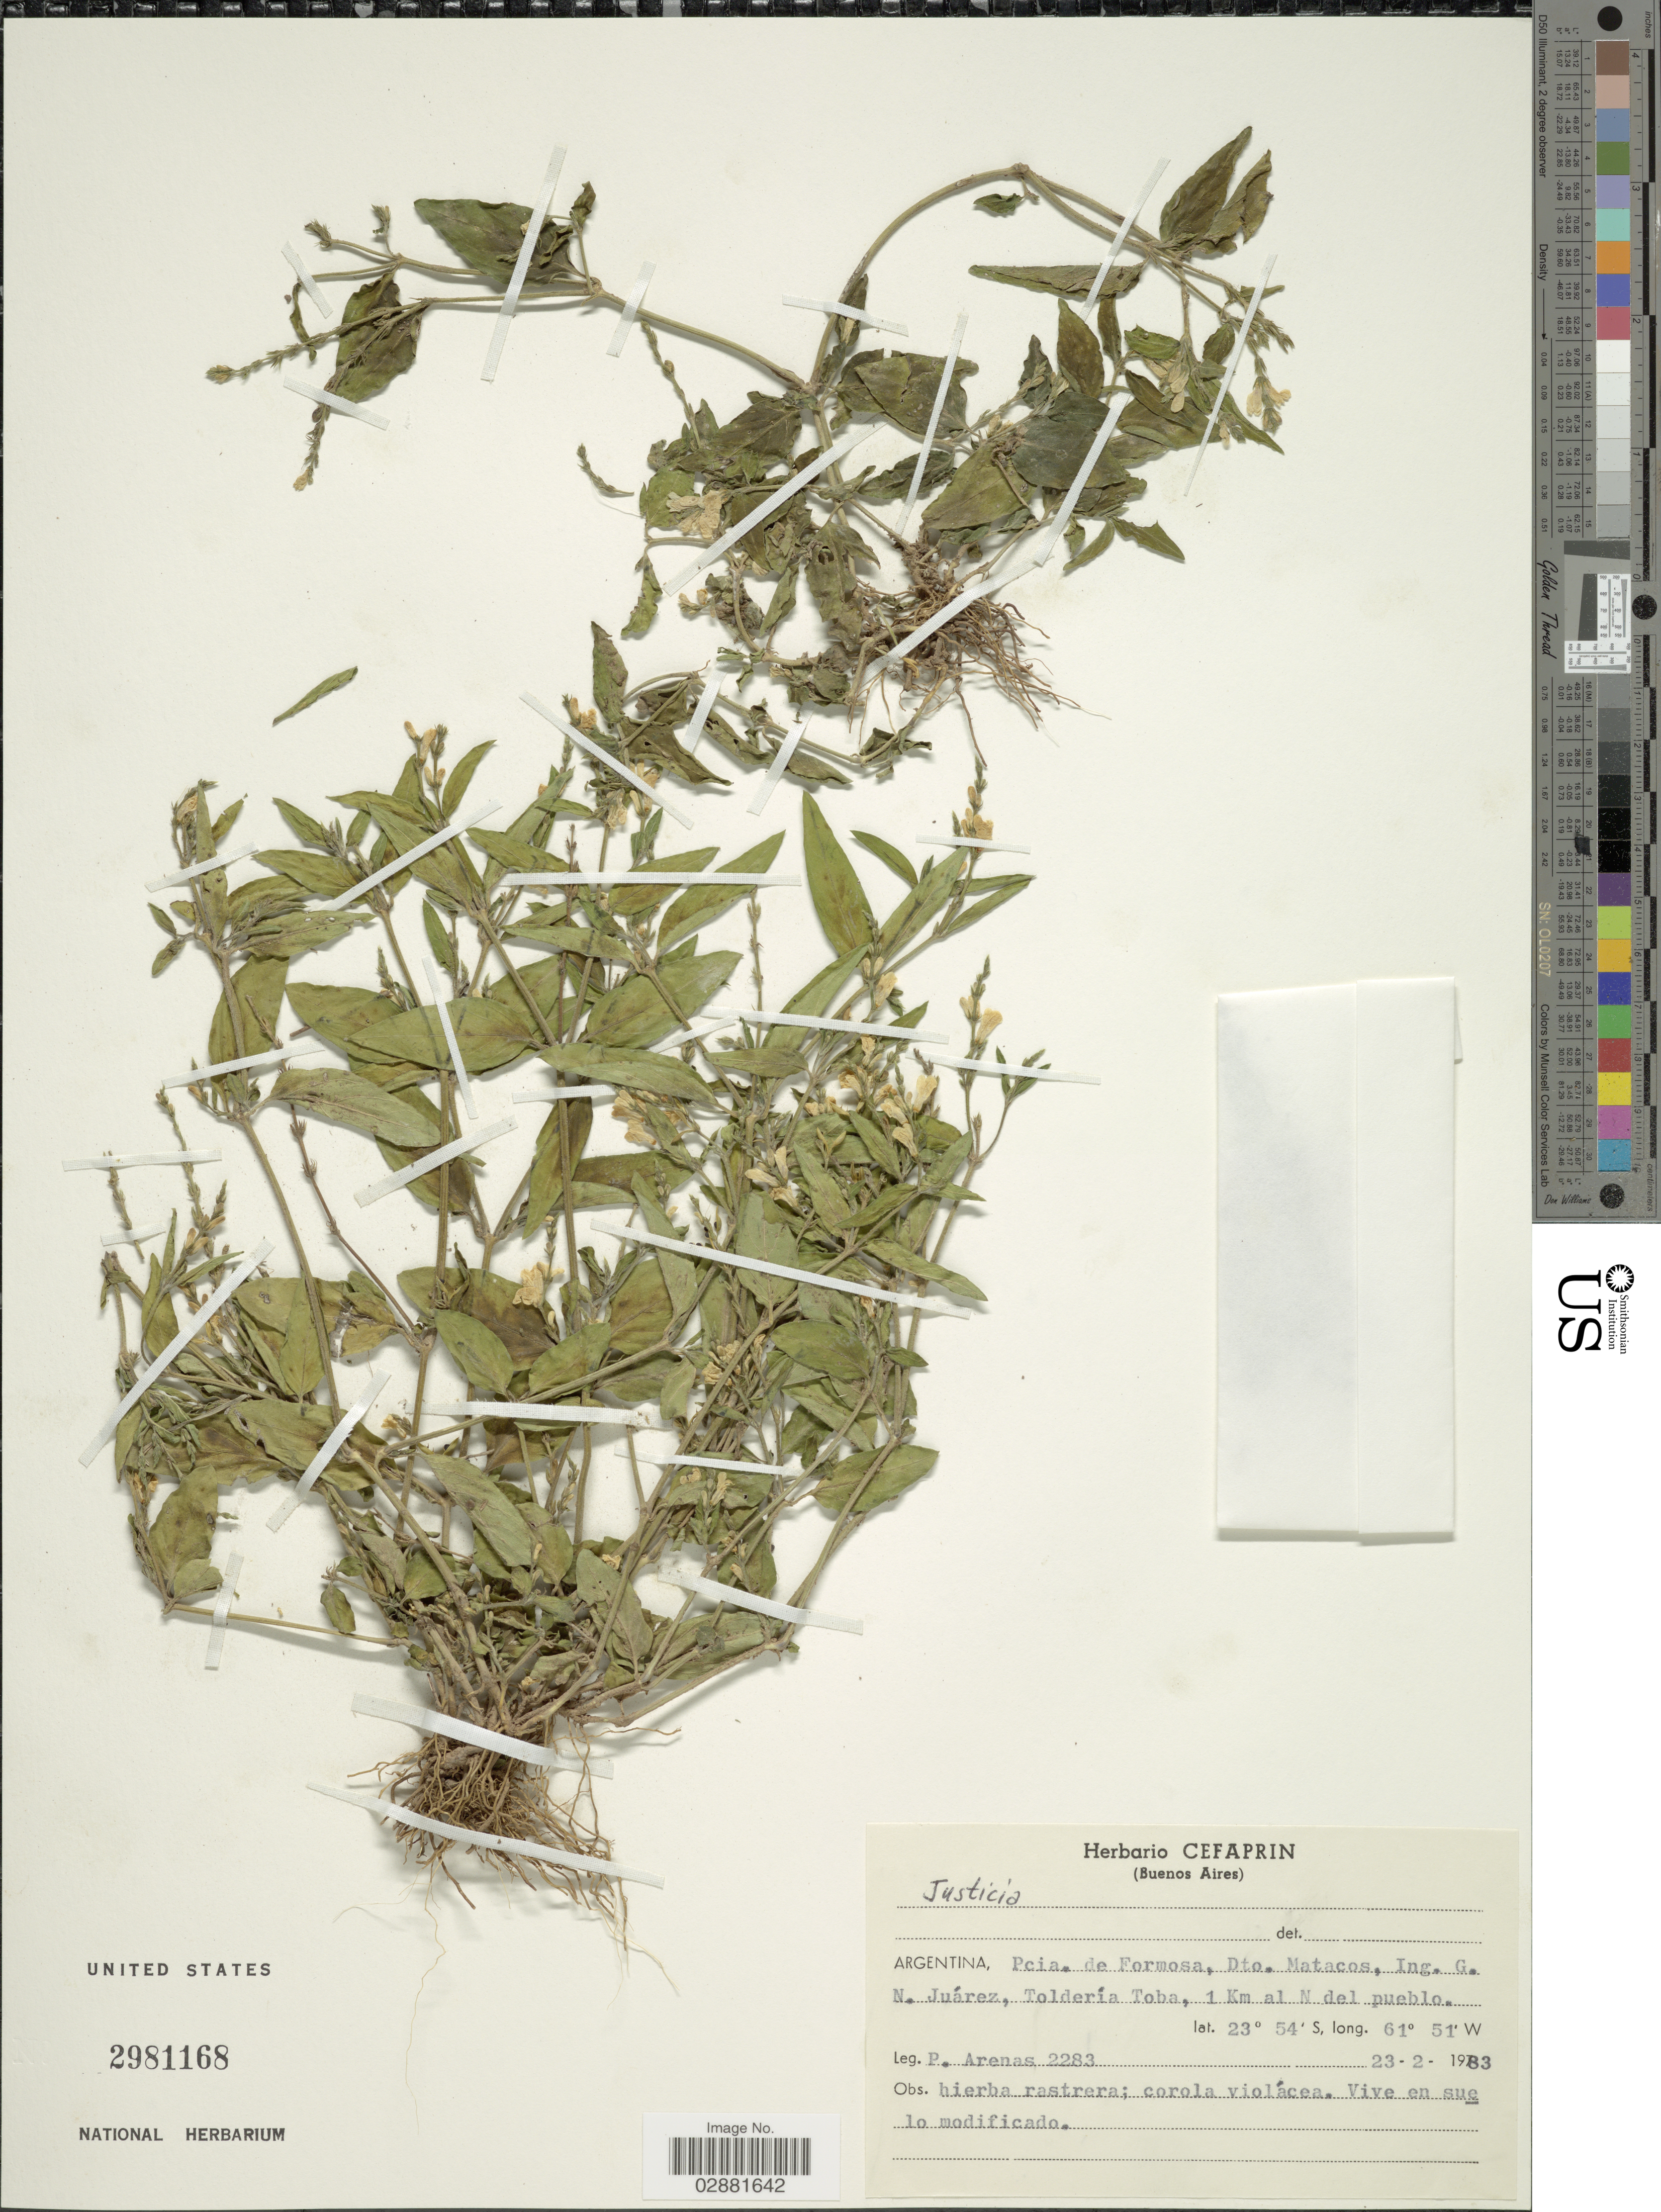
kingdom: Plantae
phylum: Tracheophyta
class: Magnoliopsida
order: Lamiales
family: Acanthaceae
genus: Justicia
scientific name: Justicia sp.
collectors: P. Arenas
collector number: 2283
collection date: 1983-02-23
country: Argentina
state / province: Formosa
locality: Pcia. de Formosa, Dto. Matacos, Ing. G. N. Juárez, Toldería Toba, 1 Km al N del pueblo.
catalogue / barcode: US 2981168